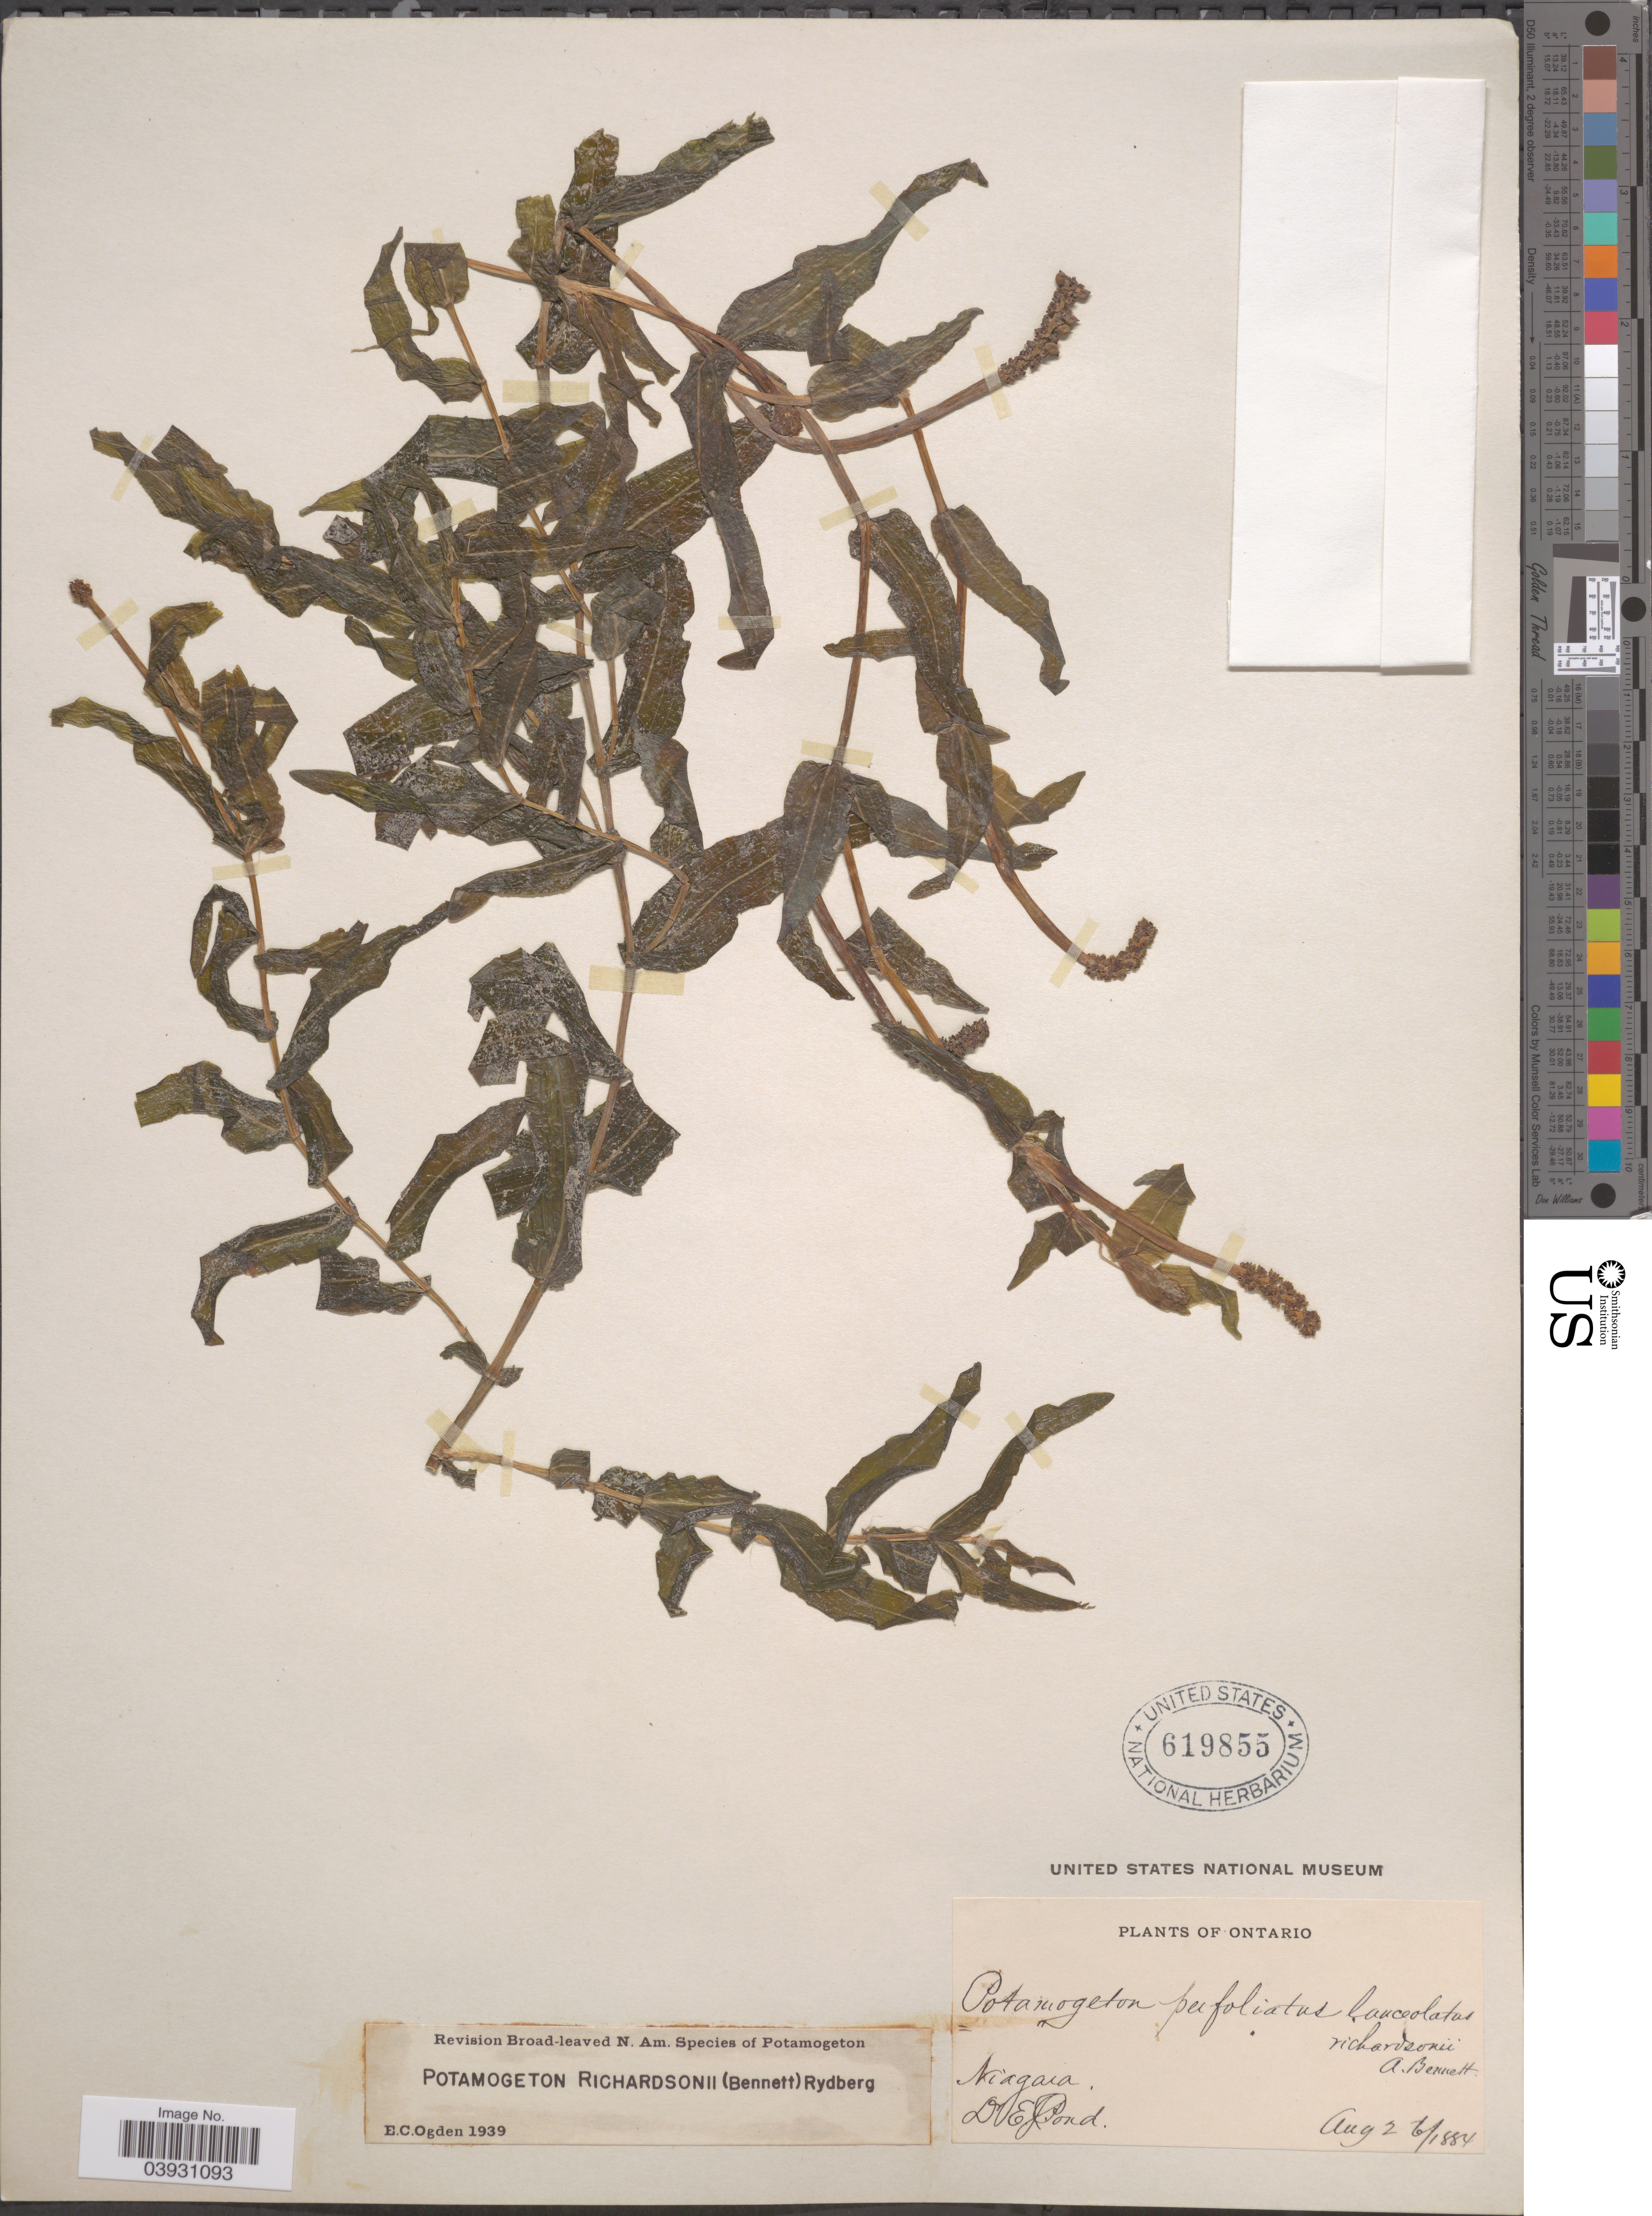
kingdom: Plantae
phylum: Tracheophyta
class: Liliopsida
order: Alismatales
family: Potamogetonaceae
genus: Potamogeton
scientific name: Potamogeton richardsonii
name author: (A.W. Benn.) Rydb.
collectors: D. Pond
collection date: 1884-08-26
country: Canada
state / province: Ontario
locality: Niagara.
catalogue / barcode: US 619855